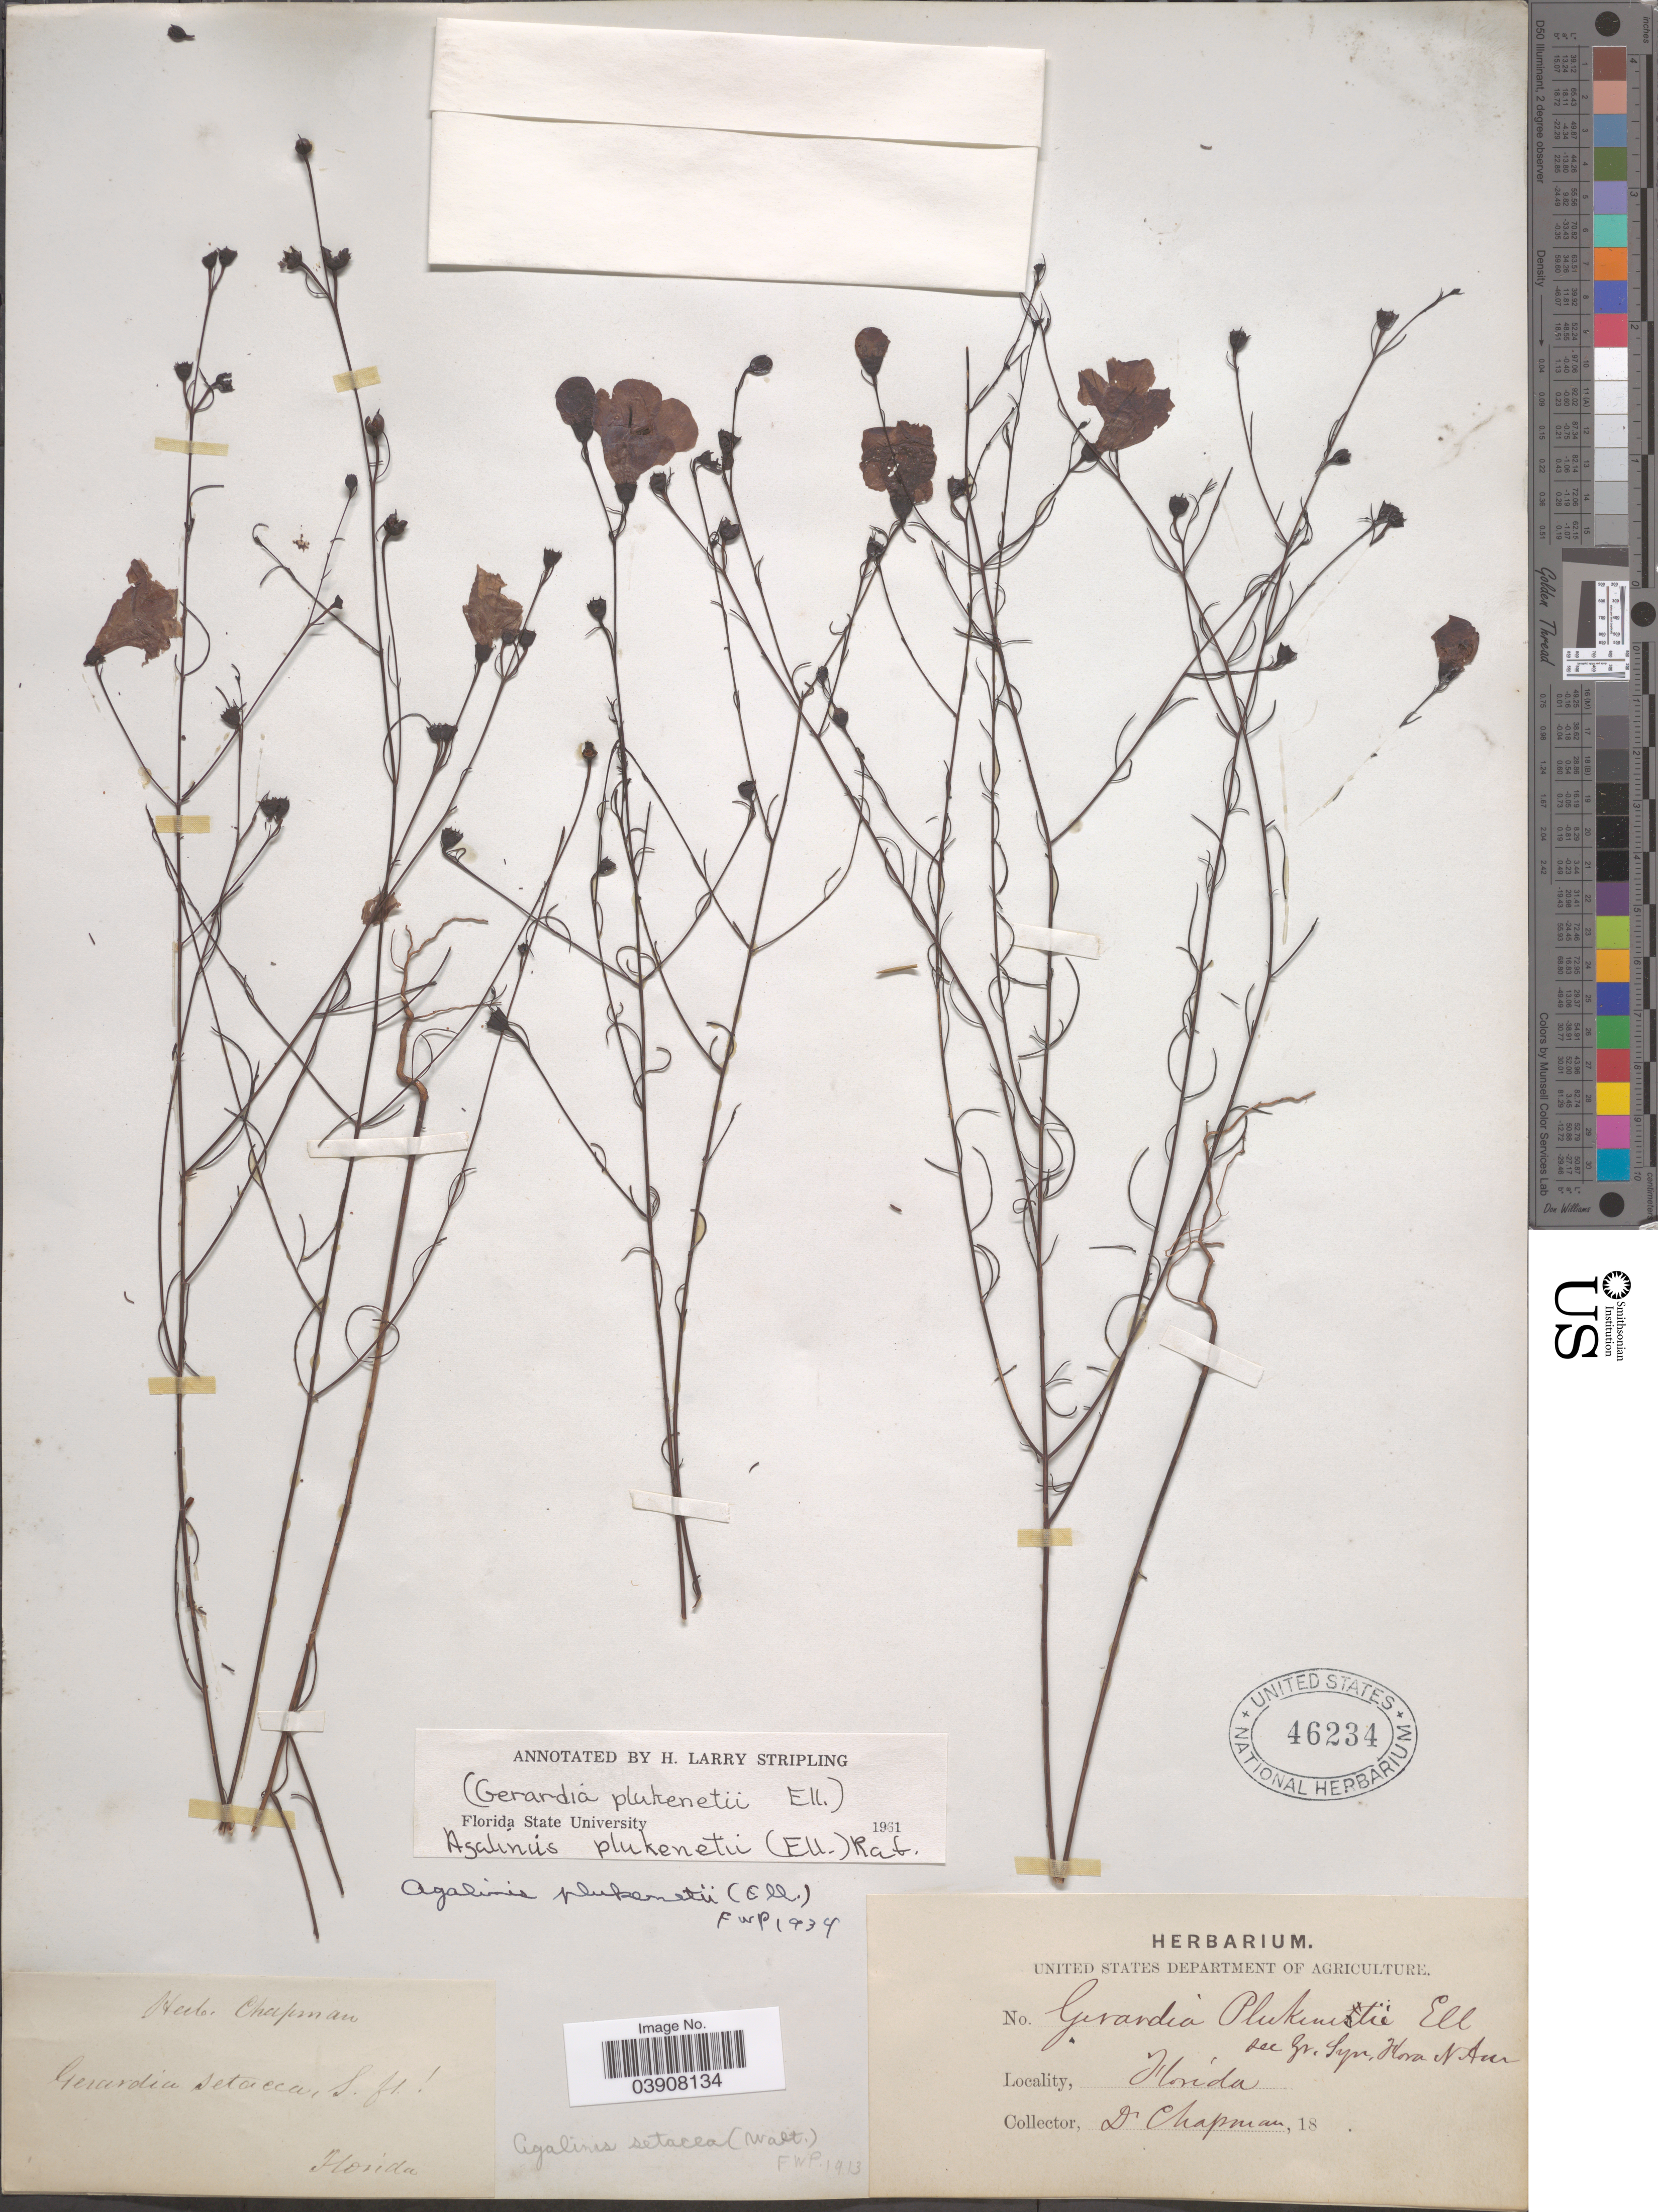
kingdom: Plantae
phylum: Tracheophyta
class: Magnoliopsida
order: Lamiales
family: Orobanchaceae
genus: Agalinis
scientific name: Agalinis plukenetii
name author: (Elliott) Raf.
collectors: ex herb. Chapman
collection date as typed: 18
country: United States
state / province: Florida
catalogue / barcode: US 46234